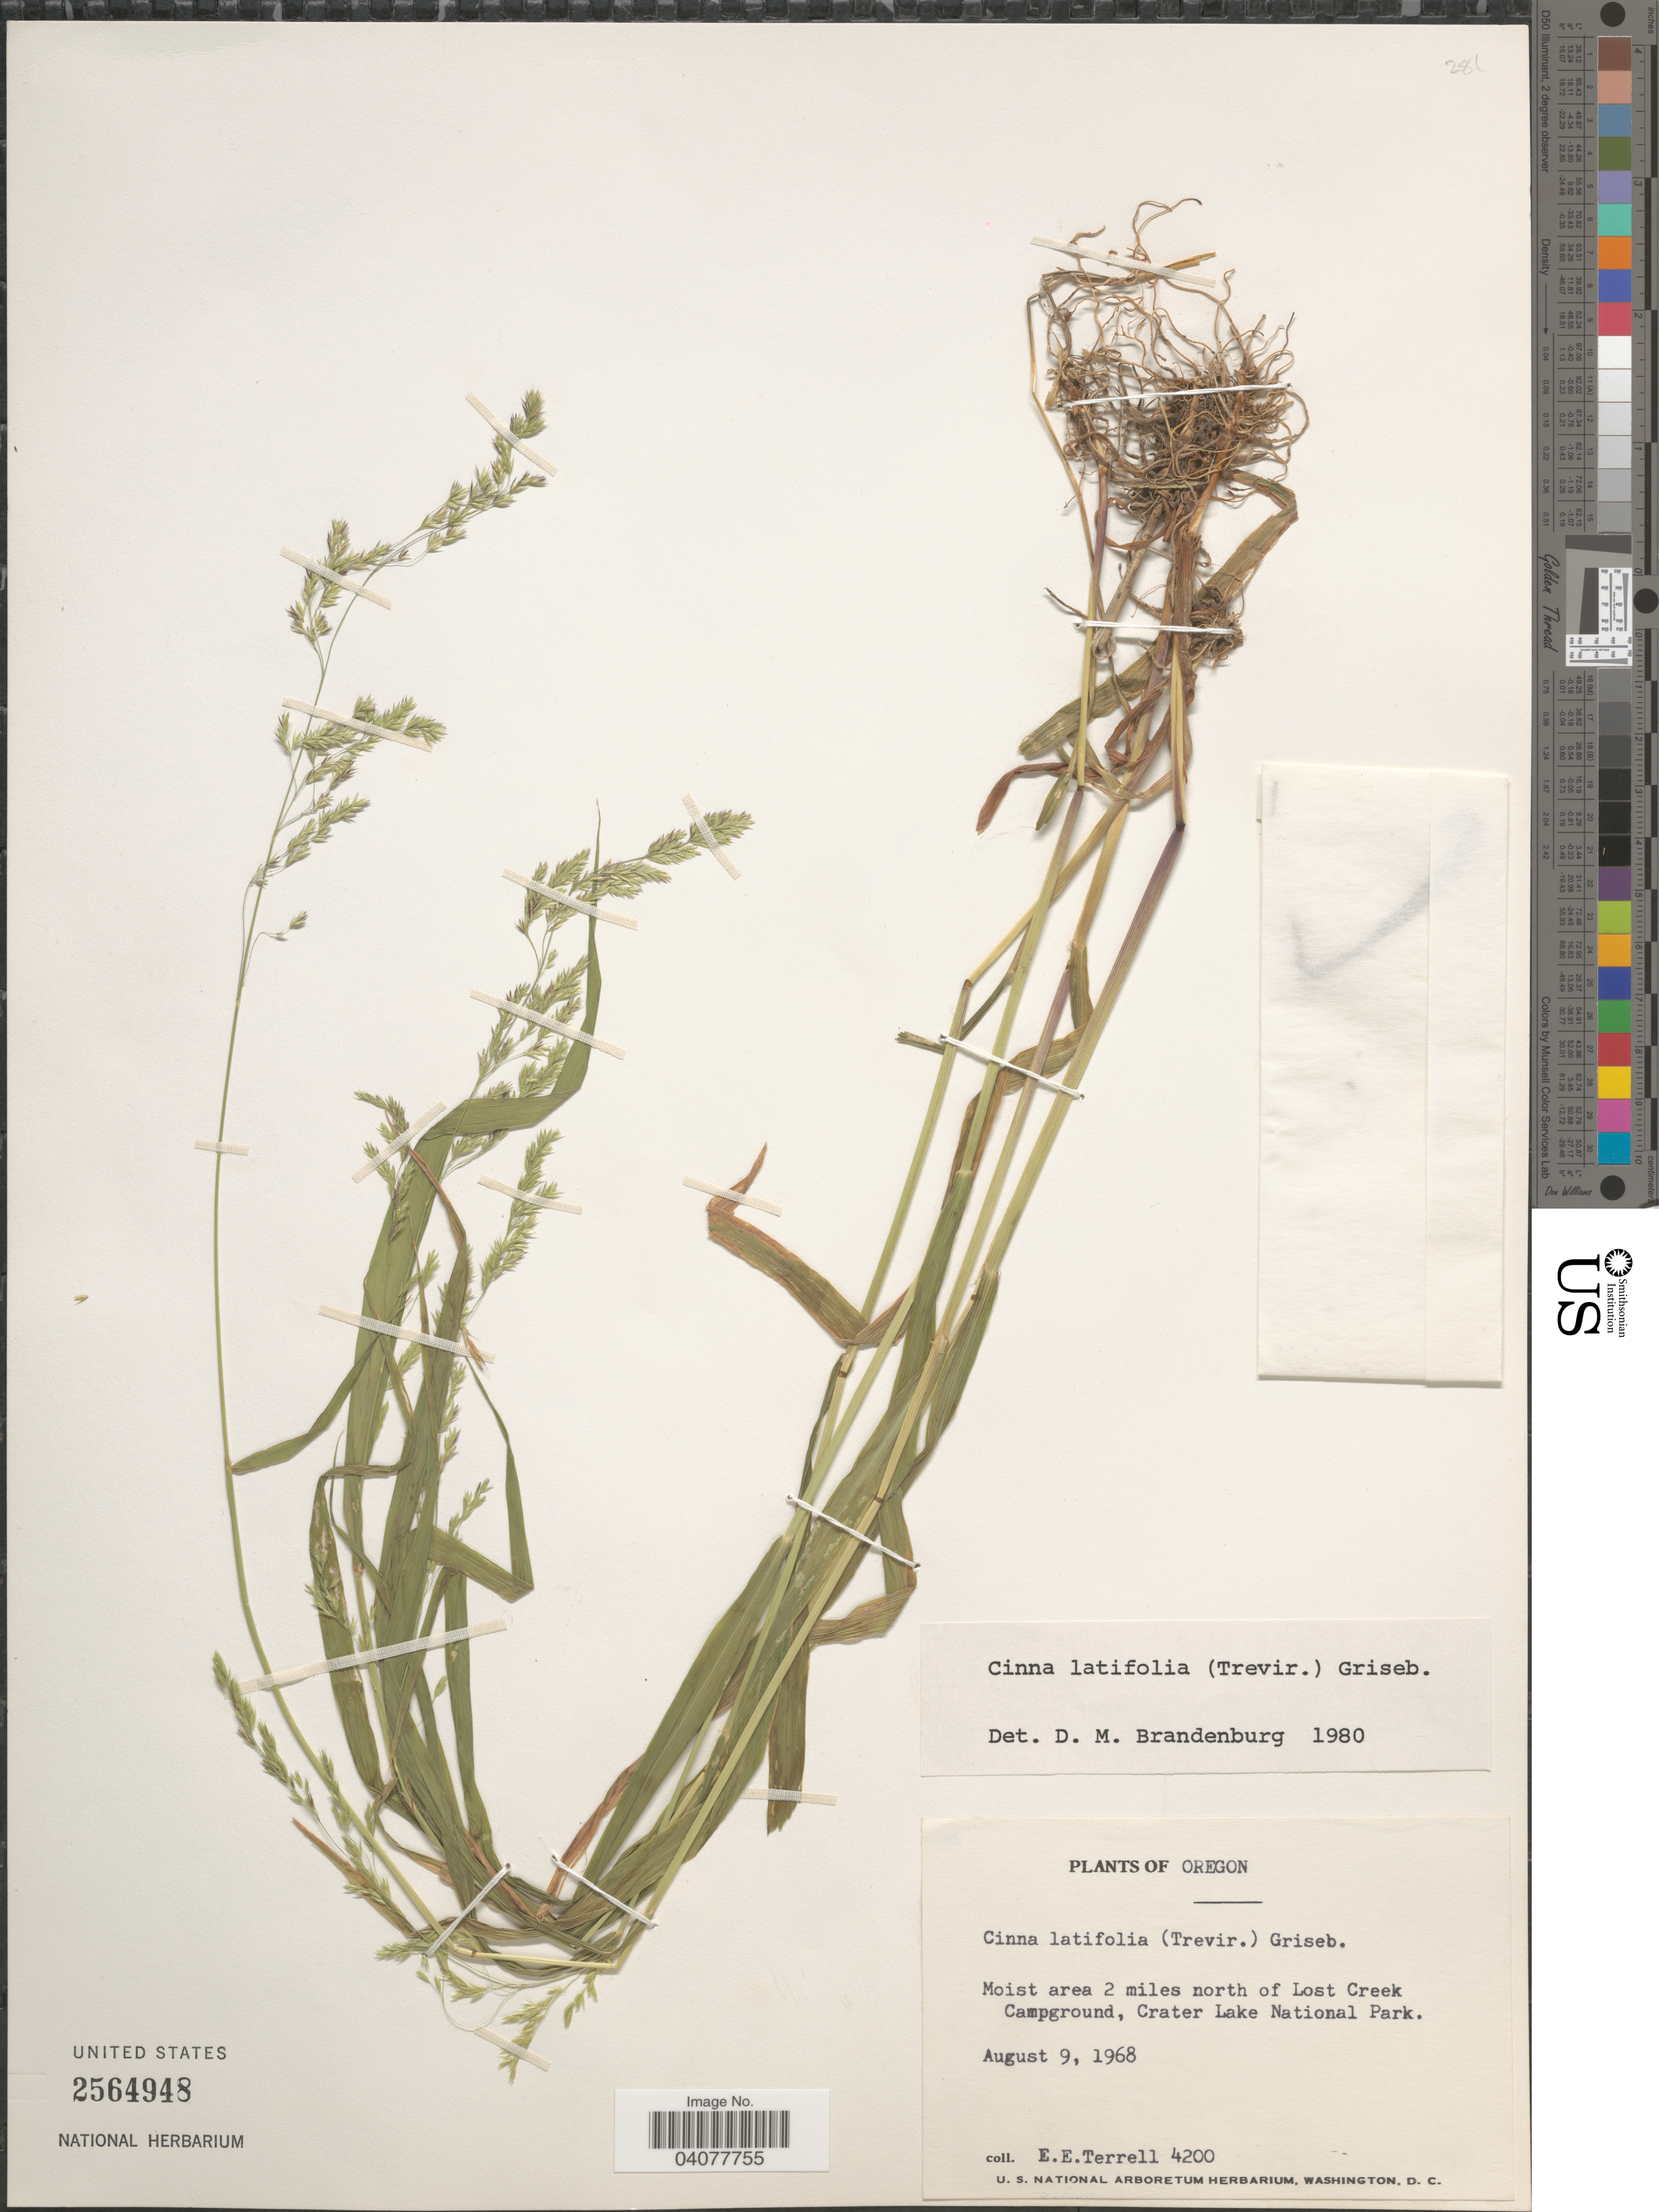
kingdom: Plantae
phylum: Tracheophyta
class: Liliopsida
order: Poales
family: Poaceae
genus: Cinna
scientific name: Cinna latifolia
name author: (Trevir. ex Goeppert) Griseb.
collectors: E. E. Terrell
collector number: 4200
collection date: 1968-08-09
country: United States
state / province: Oregon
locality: Moist area 2 miles north of Lost Creek Campground, Crater Lake National Park.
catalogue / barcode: US 2564948